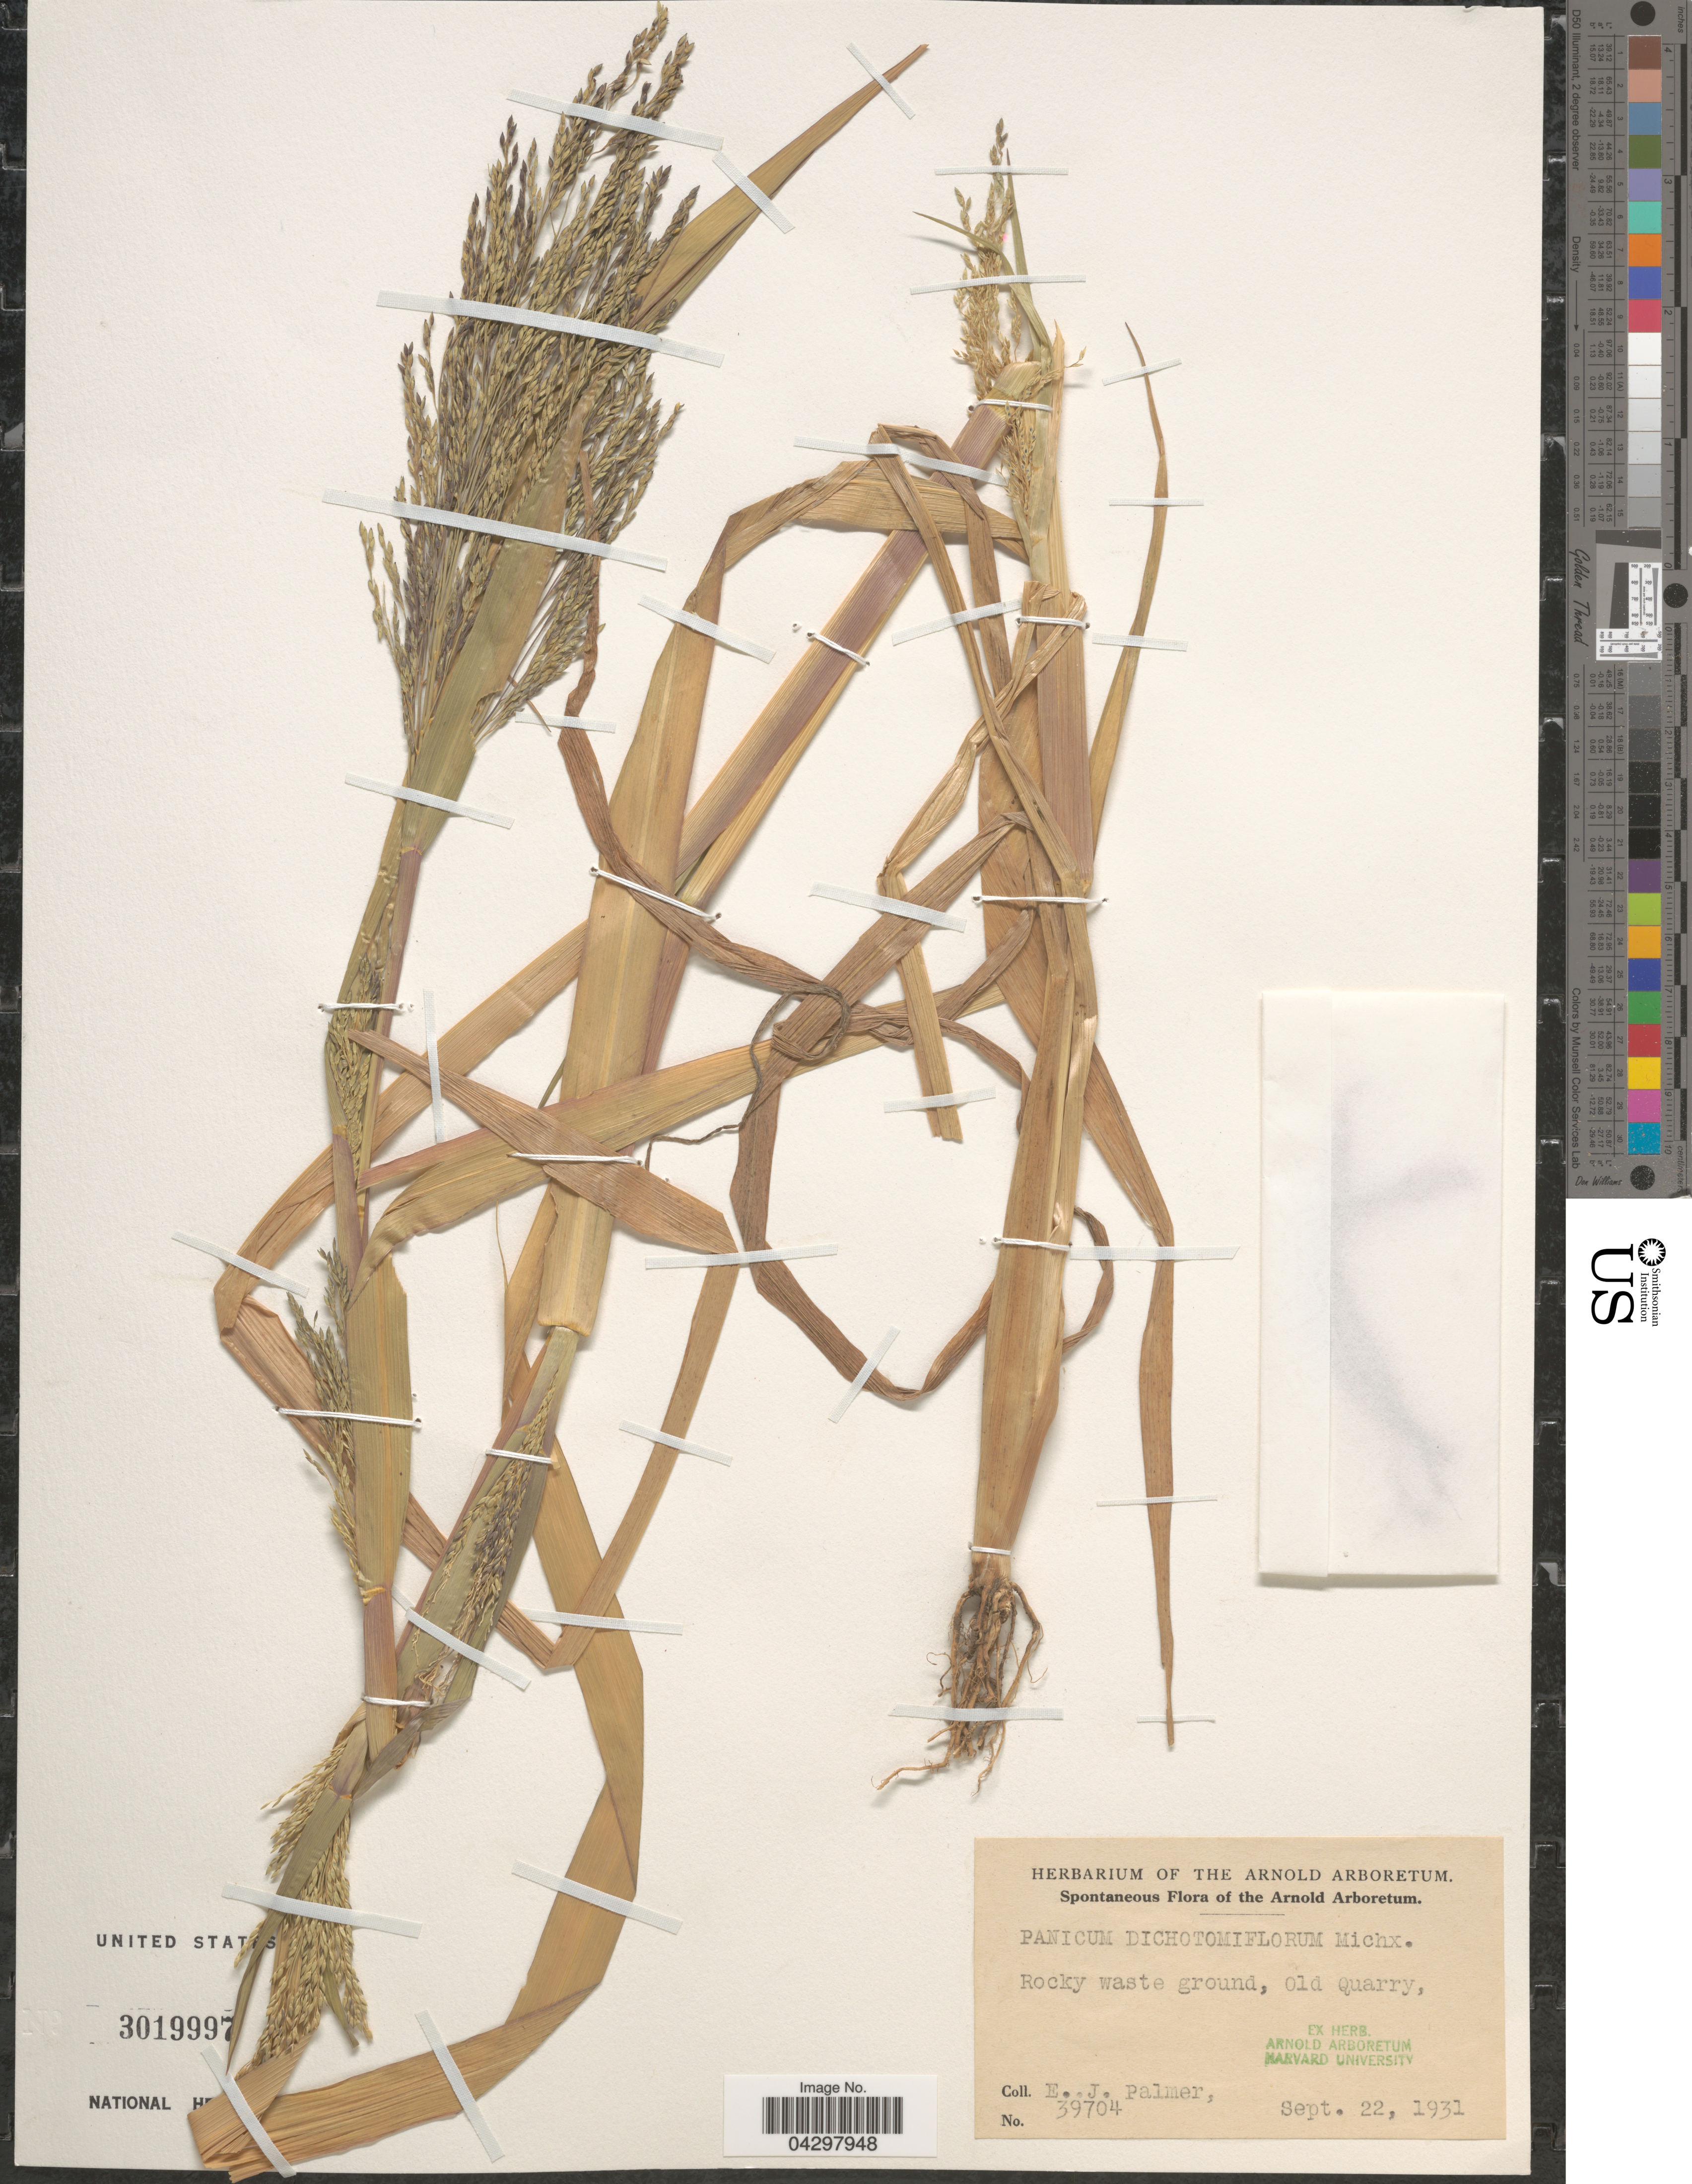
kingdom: Plantae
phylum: Tracheophyta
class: Liliopsida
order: Poales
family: Poaceae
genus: Panicum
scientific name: Panicum dichotomiflorum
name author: Michx.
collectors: E. J. Palmer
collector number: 39704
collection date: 1931-09-22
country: United States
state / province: Massachusetts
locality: The Arnold Arboretum. Old Quarry.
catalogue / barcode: US 3019997